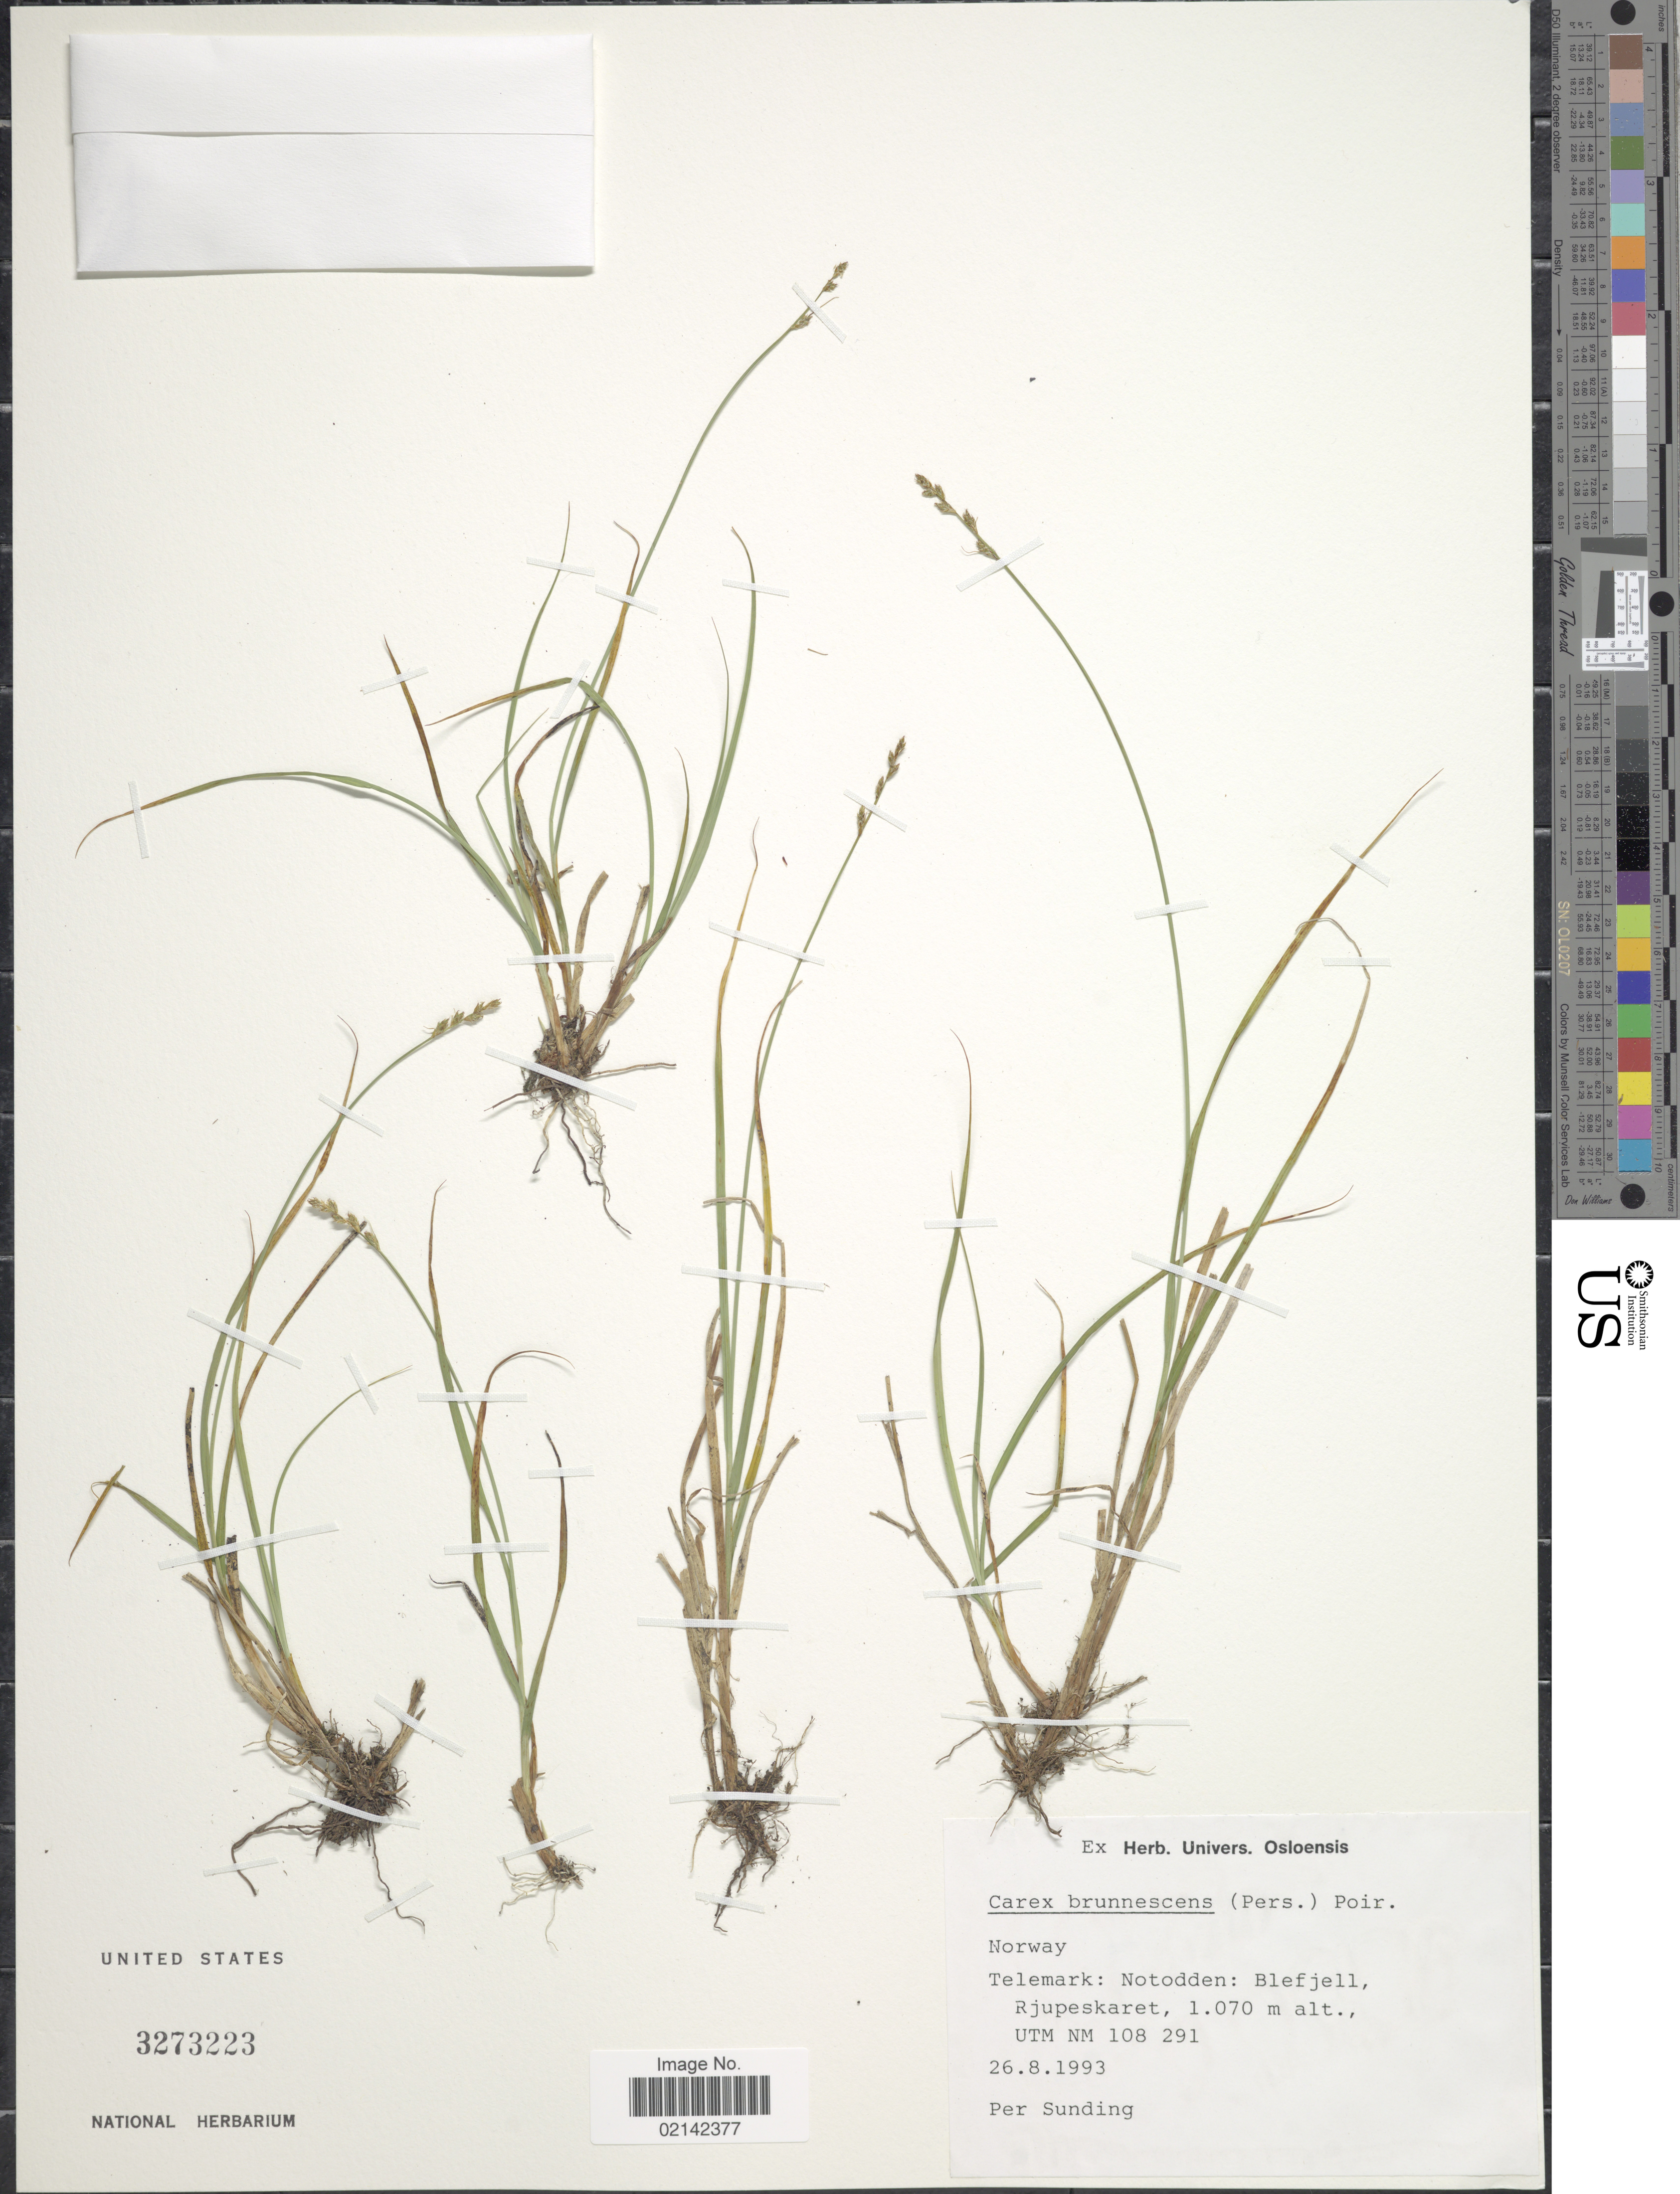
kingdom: Plantae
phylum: Tracheophyta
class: Liliopsida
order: Poales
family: Cyperaceae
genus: Carex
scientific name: Carex brunnescens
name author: (Pers.) Poir.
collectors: P. O. Sunding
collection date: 1993-08-26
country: Norway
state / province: Telemark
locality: Notodden: Blefjell, Rjupeskaret, UTM NM 108 291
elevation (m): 1070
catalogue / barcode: US 3273223